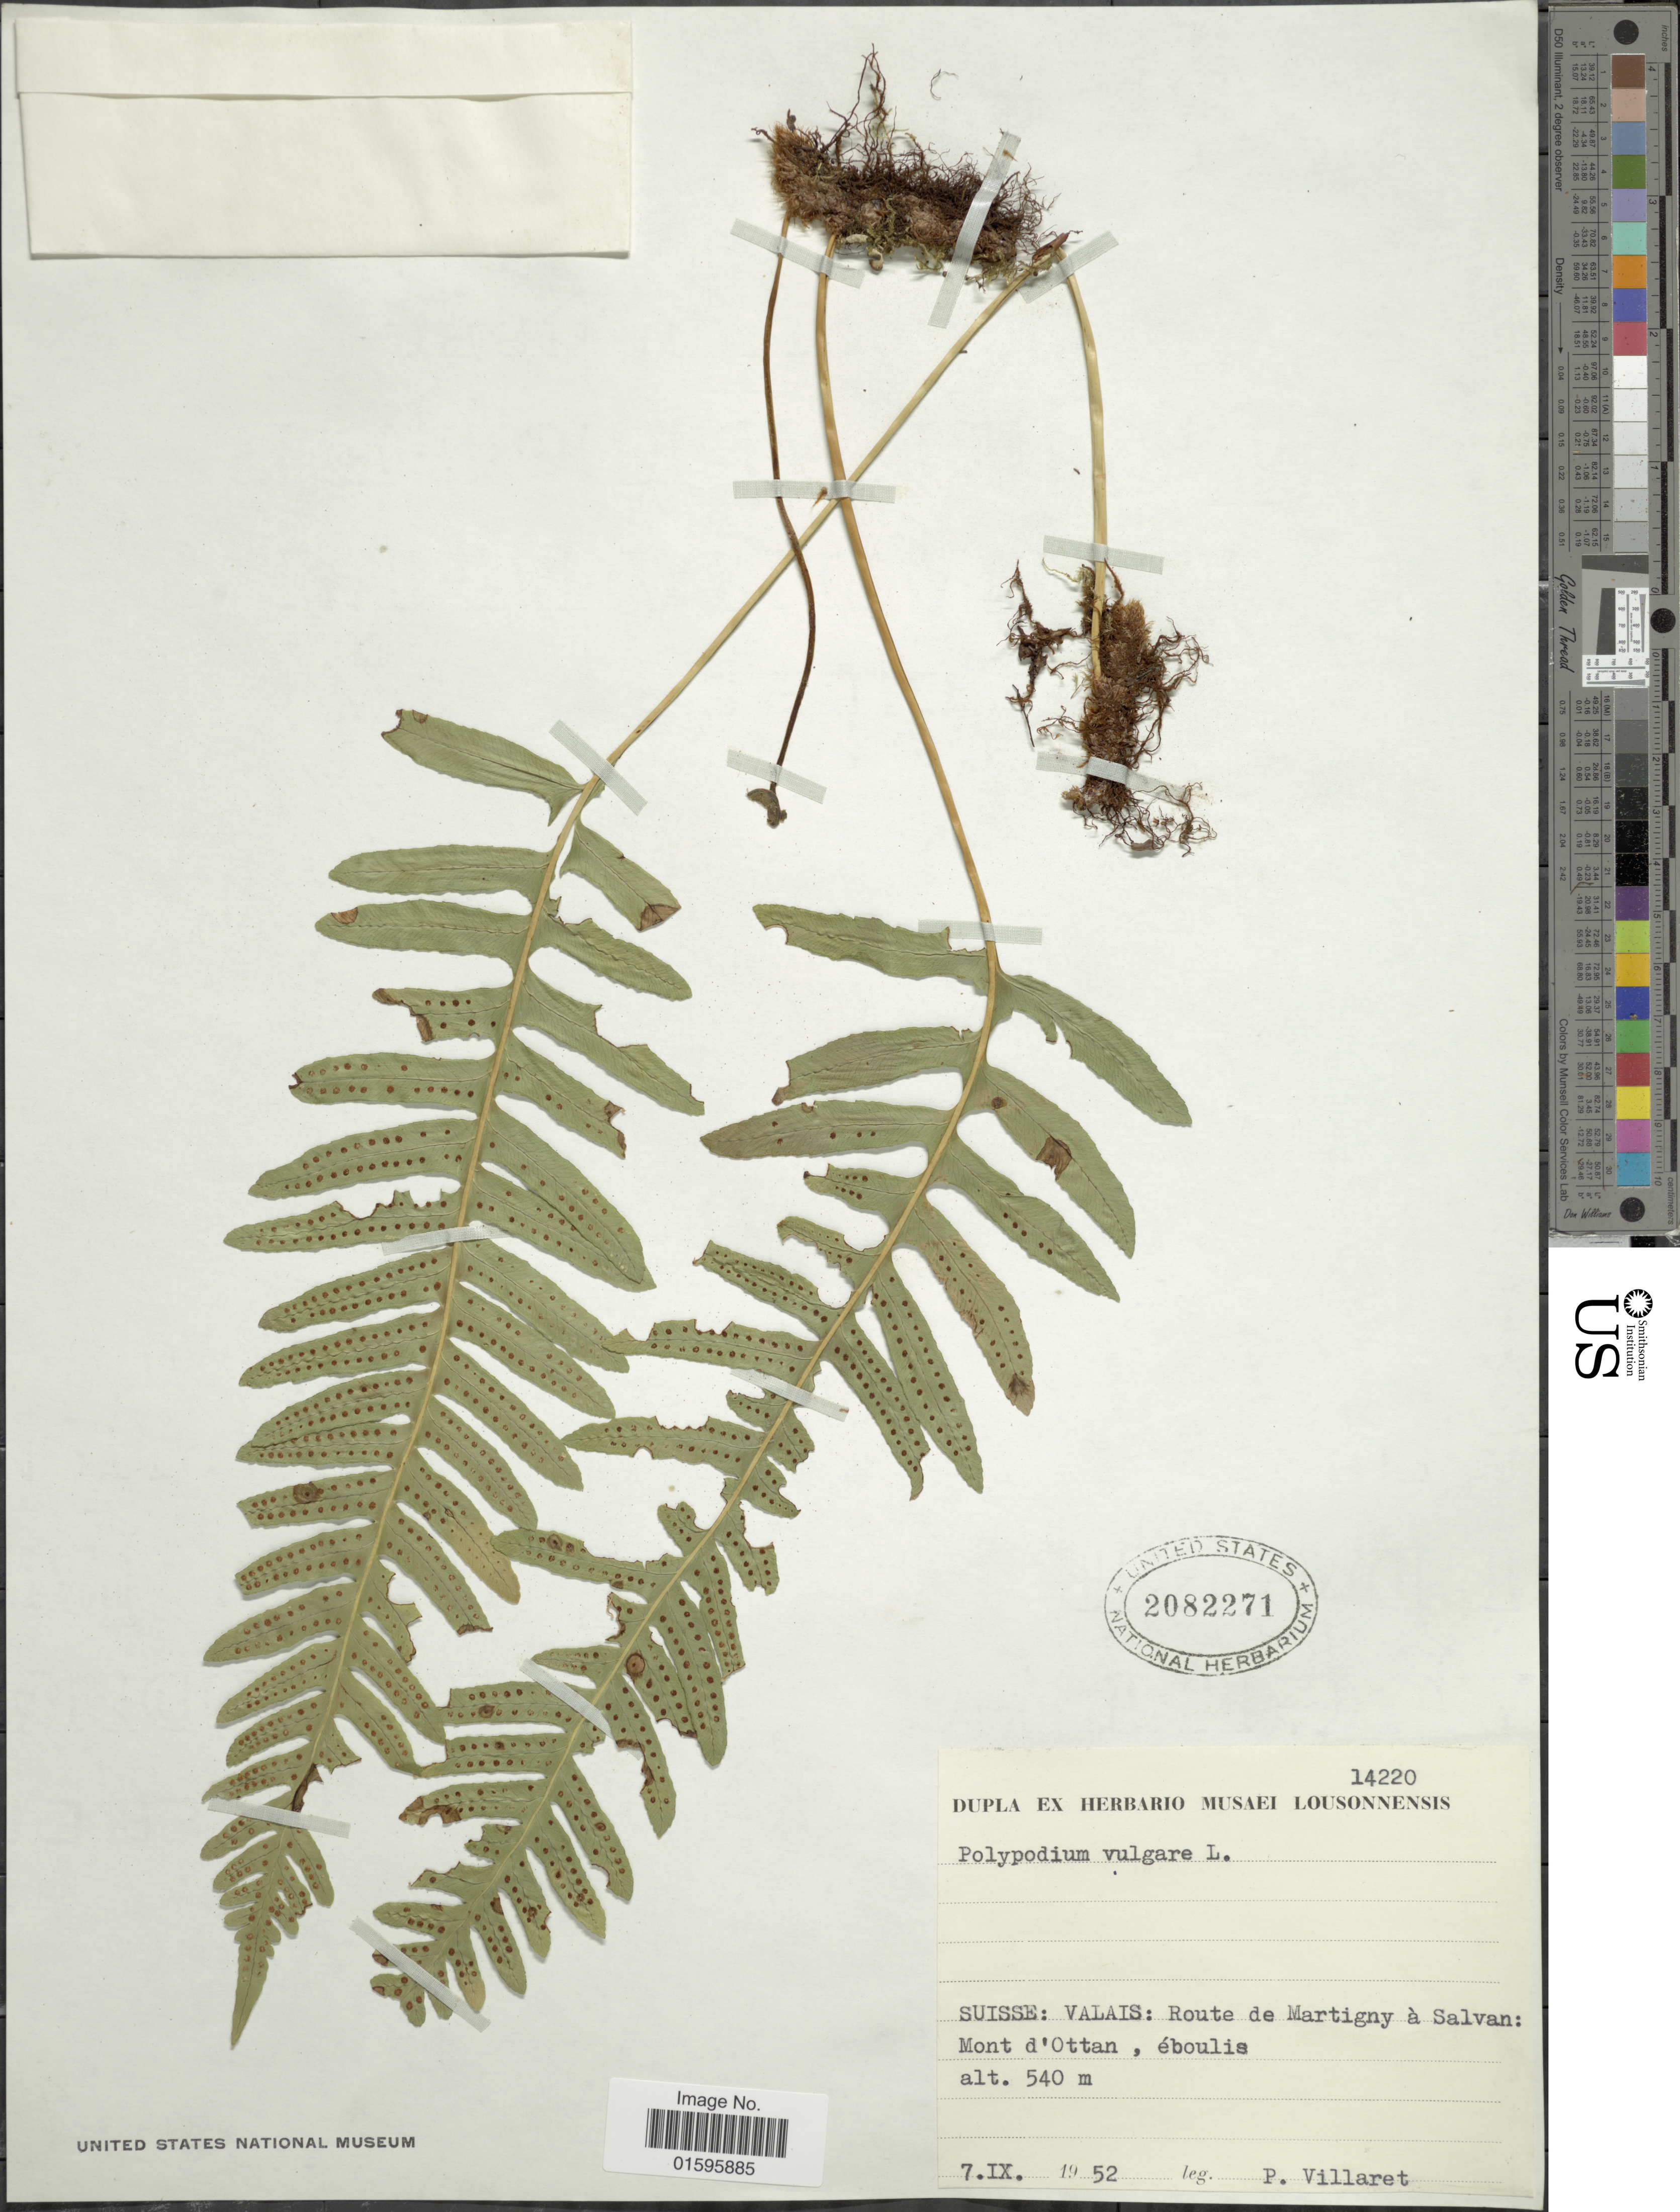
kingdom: Plantae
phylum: Tracheophyta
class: Polypodiopsida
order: Polypodiales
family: Polypodiaceae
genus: Polypodium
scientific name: Polypodium vulgare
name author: L.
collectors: P. Villaret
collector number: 14220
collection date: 1952-09-07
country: Switzerland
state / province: Valais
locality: Suisse: Valais: Route de Martigny a Salvan: Mont d'Ottan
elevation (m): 540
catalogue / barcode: US 2082271